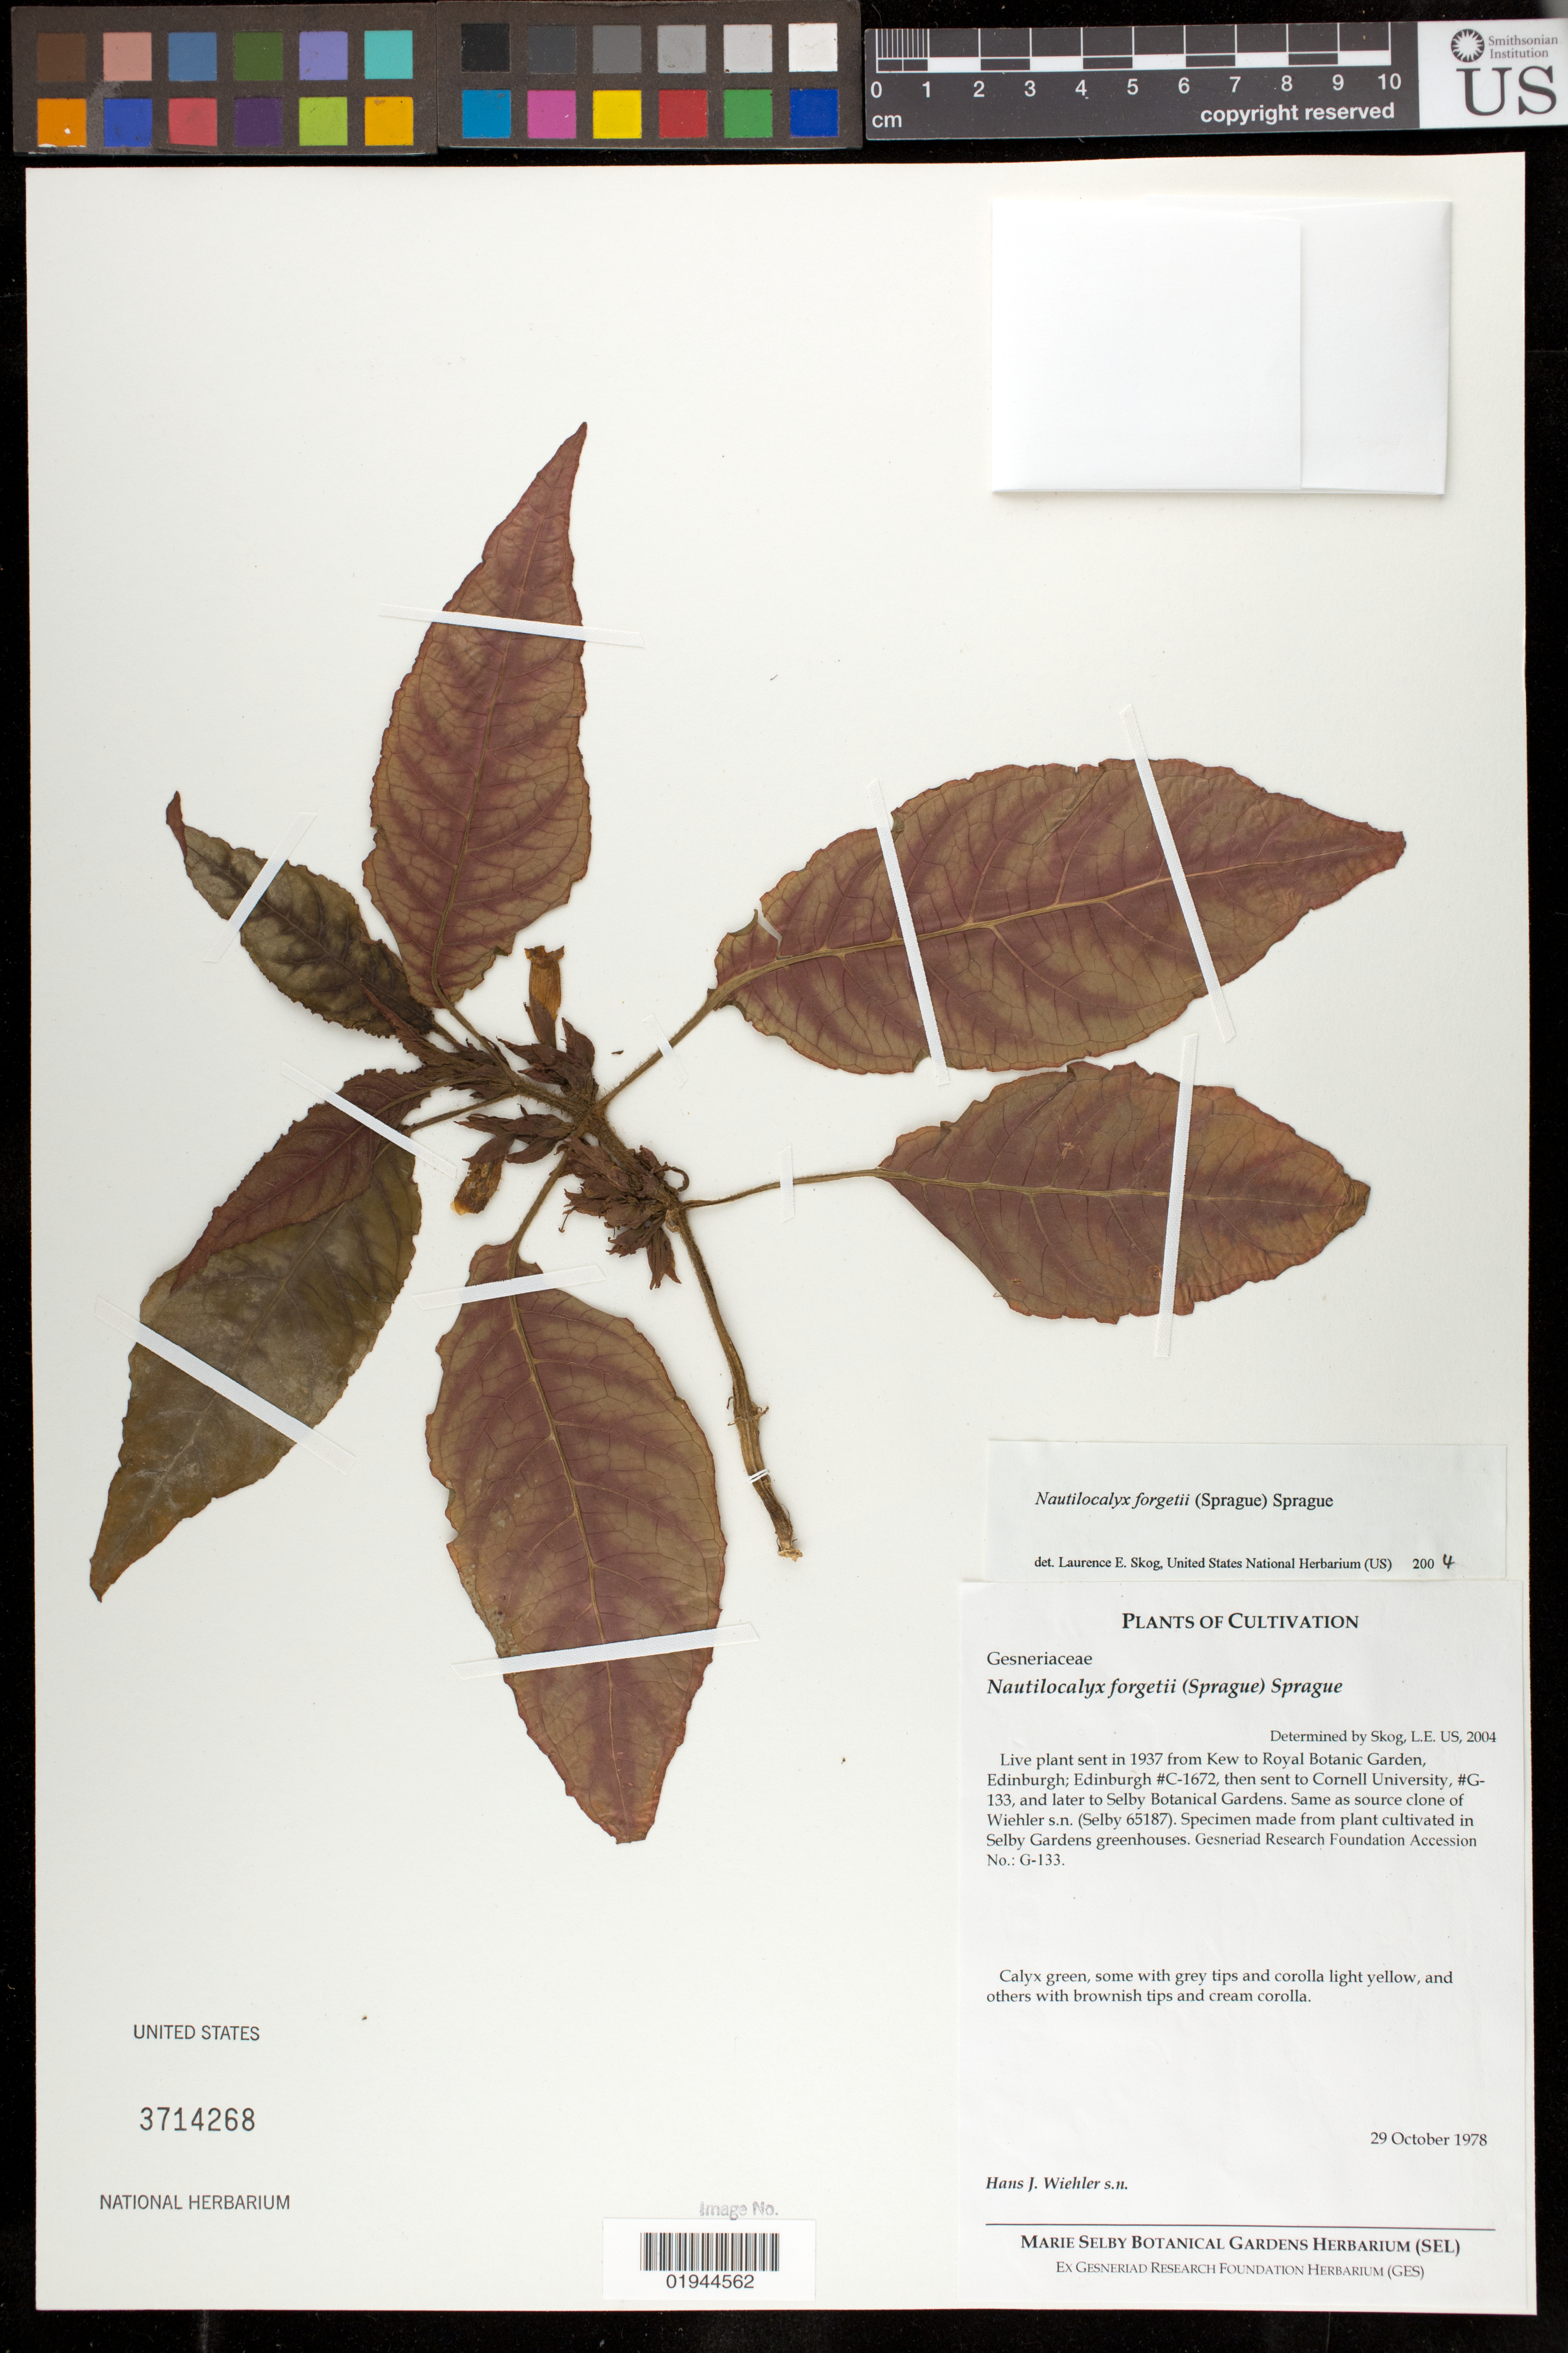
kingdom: Plantae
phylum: Tracheophyta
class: Magnoliopsida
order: Lamiales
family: Gesneriaceae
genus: Nautilocalyx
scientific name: Nautilocalyx forgetii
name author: (Sprague) Sprague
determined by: Skog, Laurence E.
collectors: H. J. Wiehler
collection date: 1978-10-29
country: United States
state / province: Florida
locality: Marie Selby Botanical Gardens Herbarium, Selby Gardens greenhouses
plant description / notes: Live plant sent in 1937 from Kew to Royal Botanic Garden, Edinburgh; Edinburgh #C-1672, then sent to Cornell University, #G-133, and later to Selby Botanical Gardens.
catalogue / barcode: US 3714268